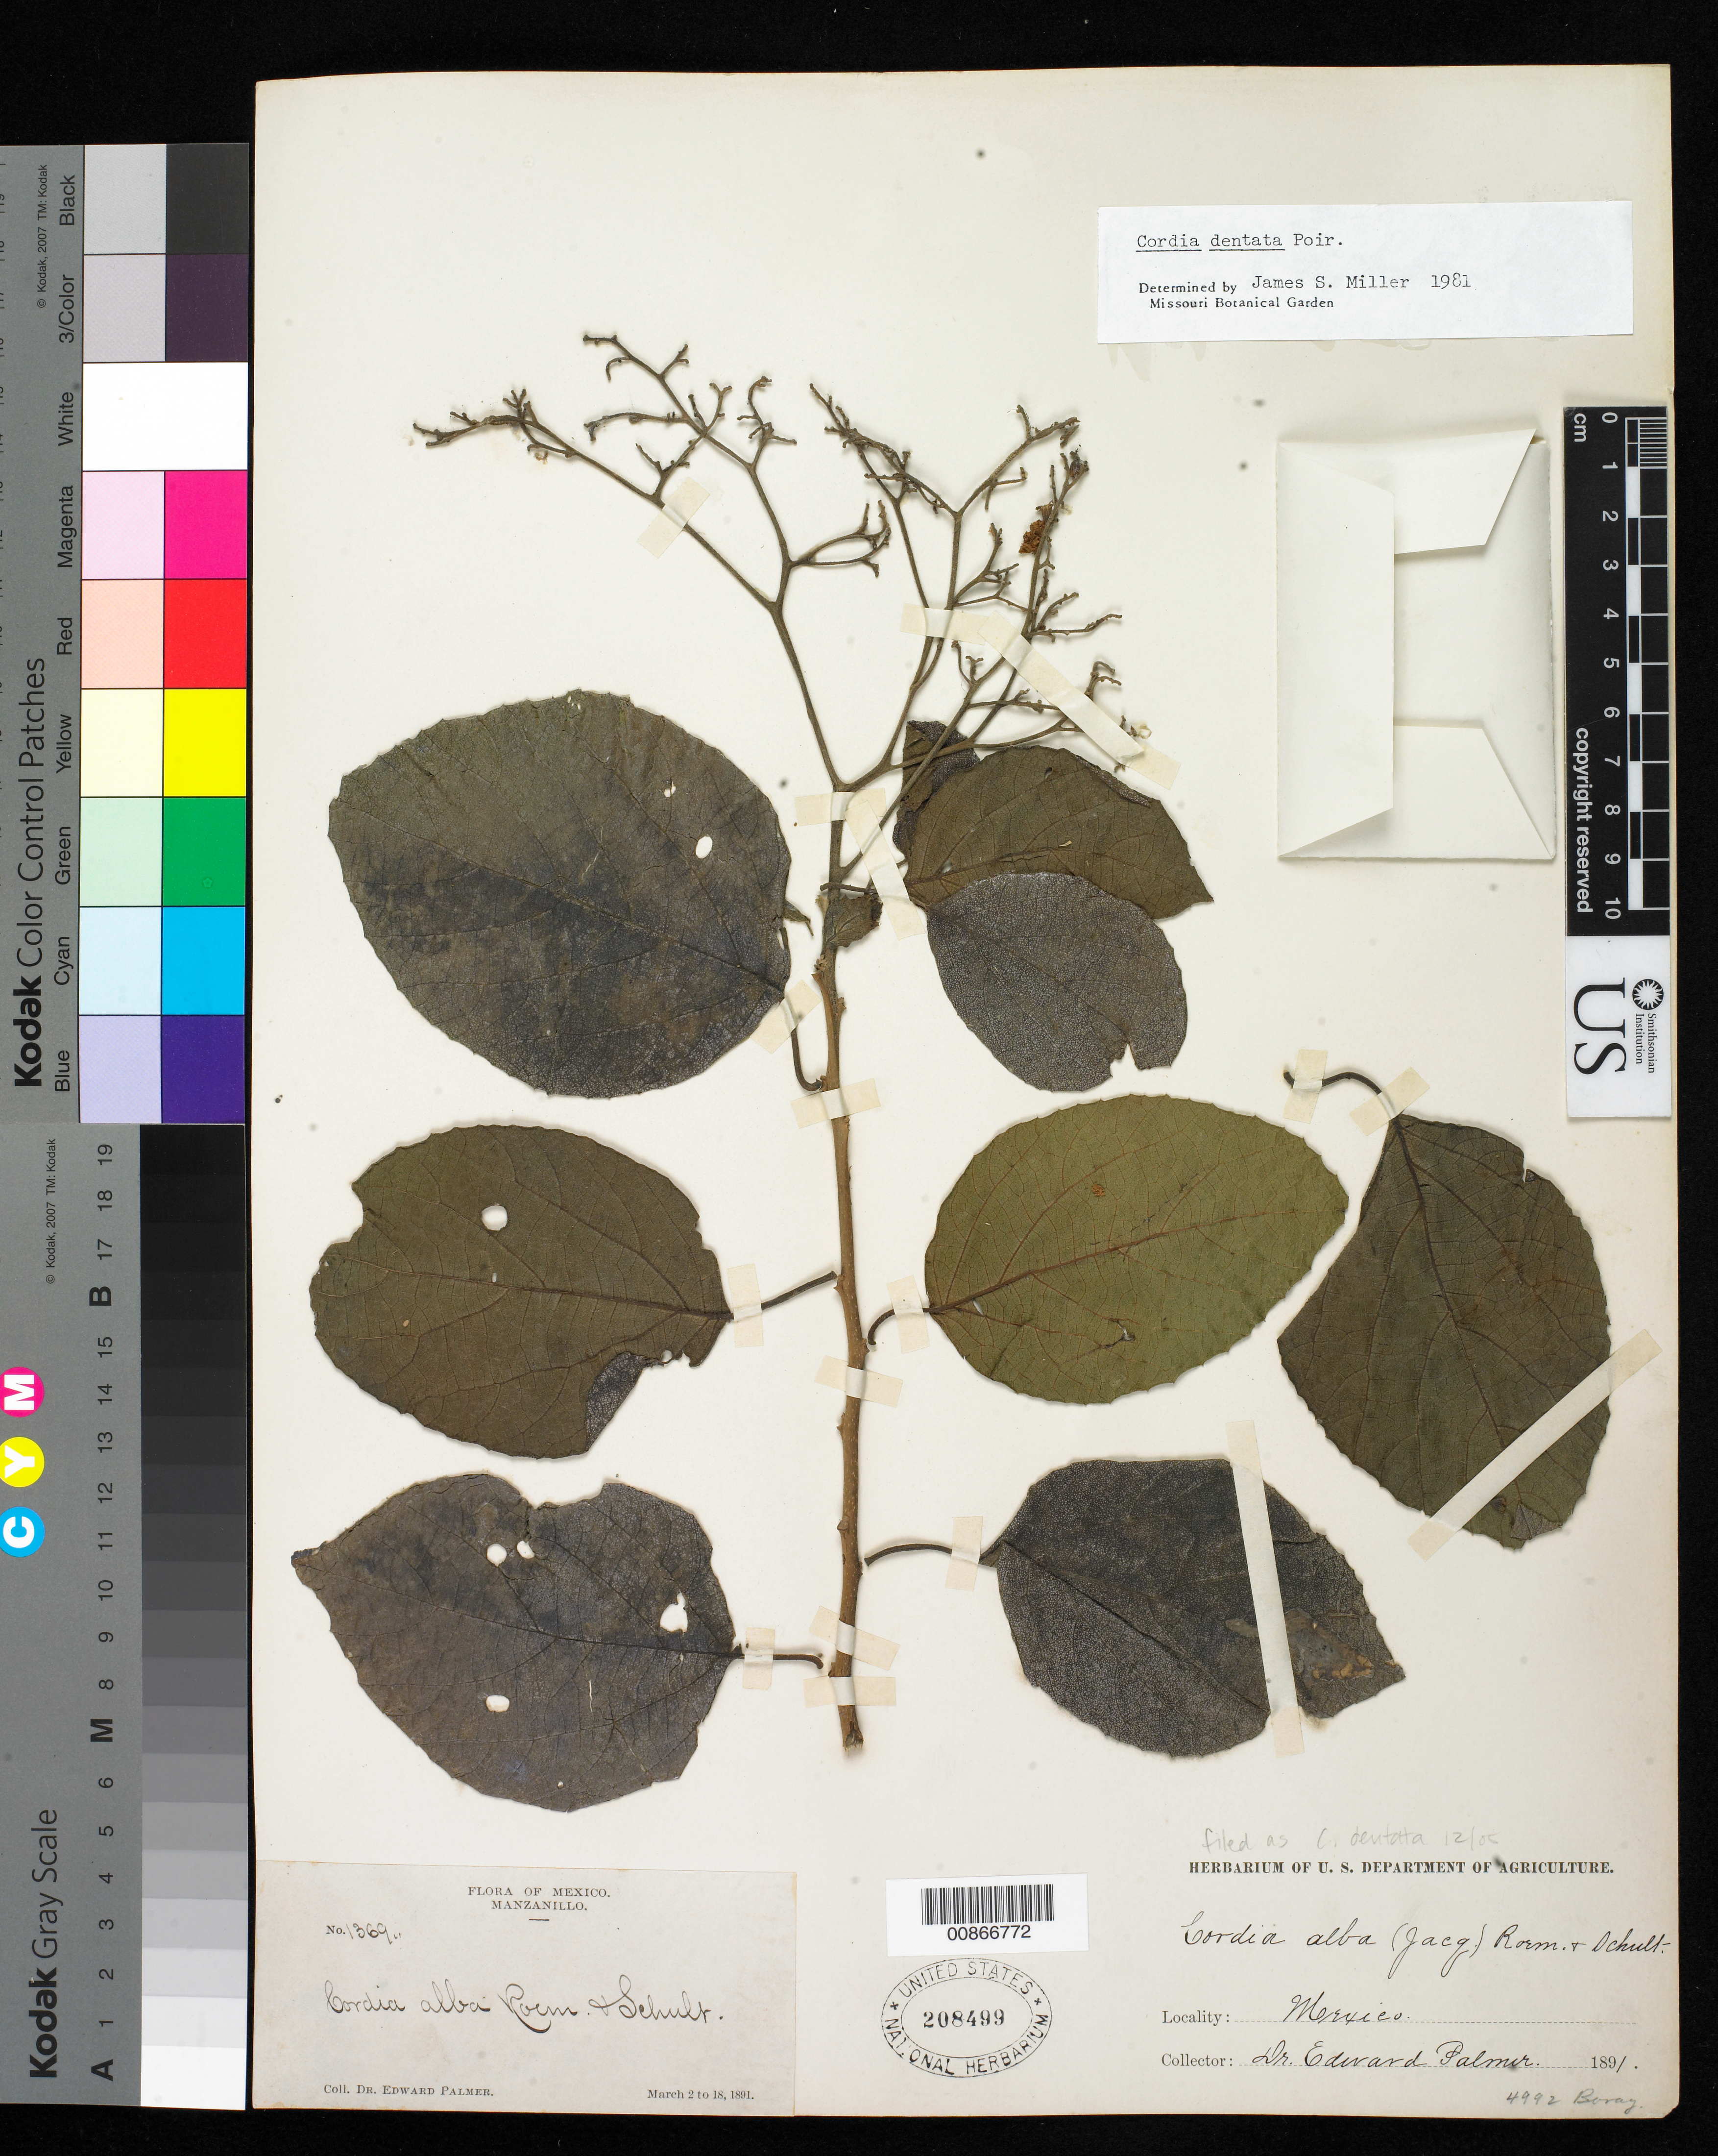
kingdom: Plantae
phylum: Tracheophyta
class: Magnoliopsida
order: Boraginales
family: Cordiaceae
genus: Cordia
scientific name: Cordia dentata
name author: Poir.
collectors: E. Palmer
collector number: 1369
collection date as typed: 02 Mar 1891 to 18 Mar 1891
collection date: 1891-03-02/1891-03-18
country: Mexico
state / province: Colima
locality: Manzanillo, Colima.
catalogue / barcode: US 208499